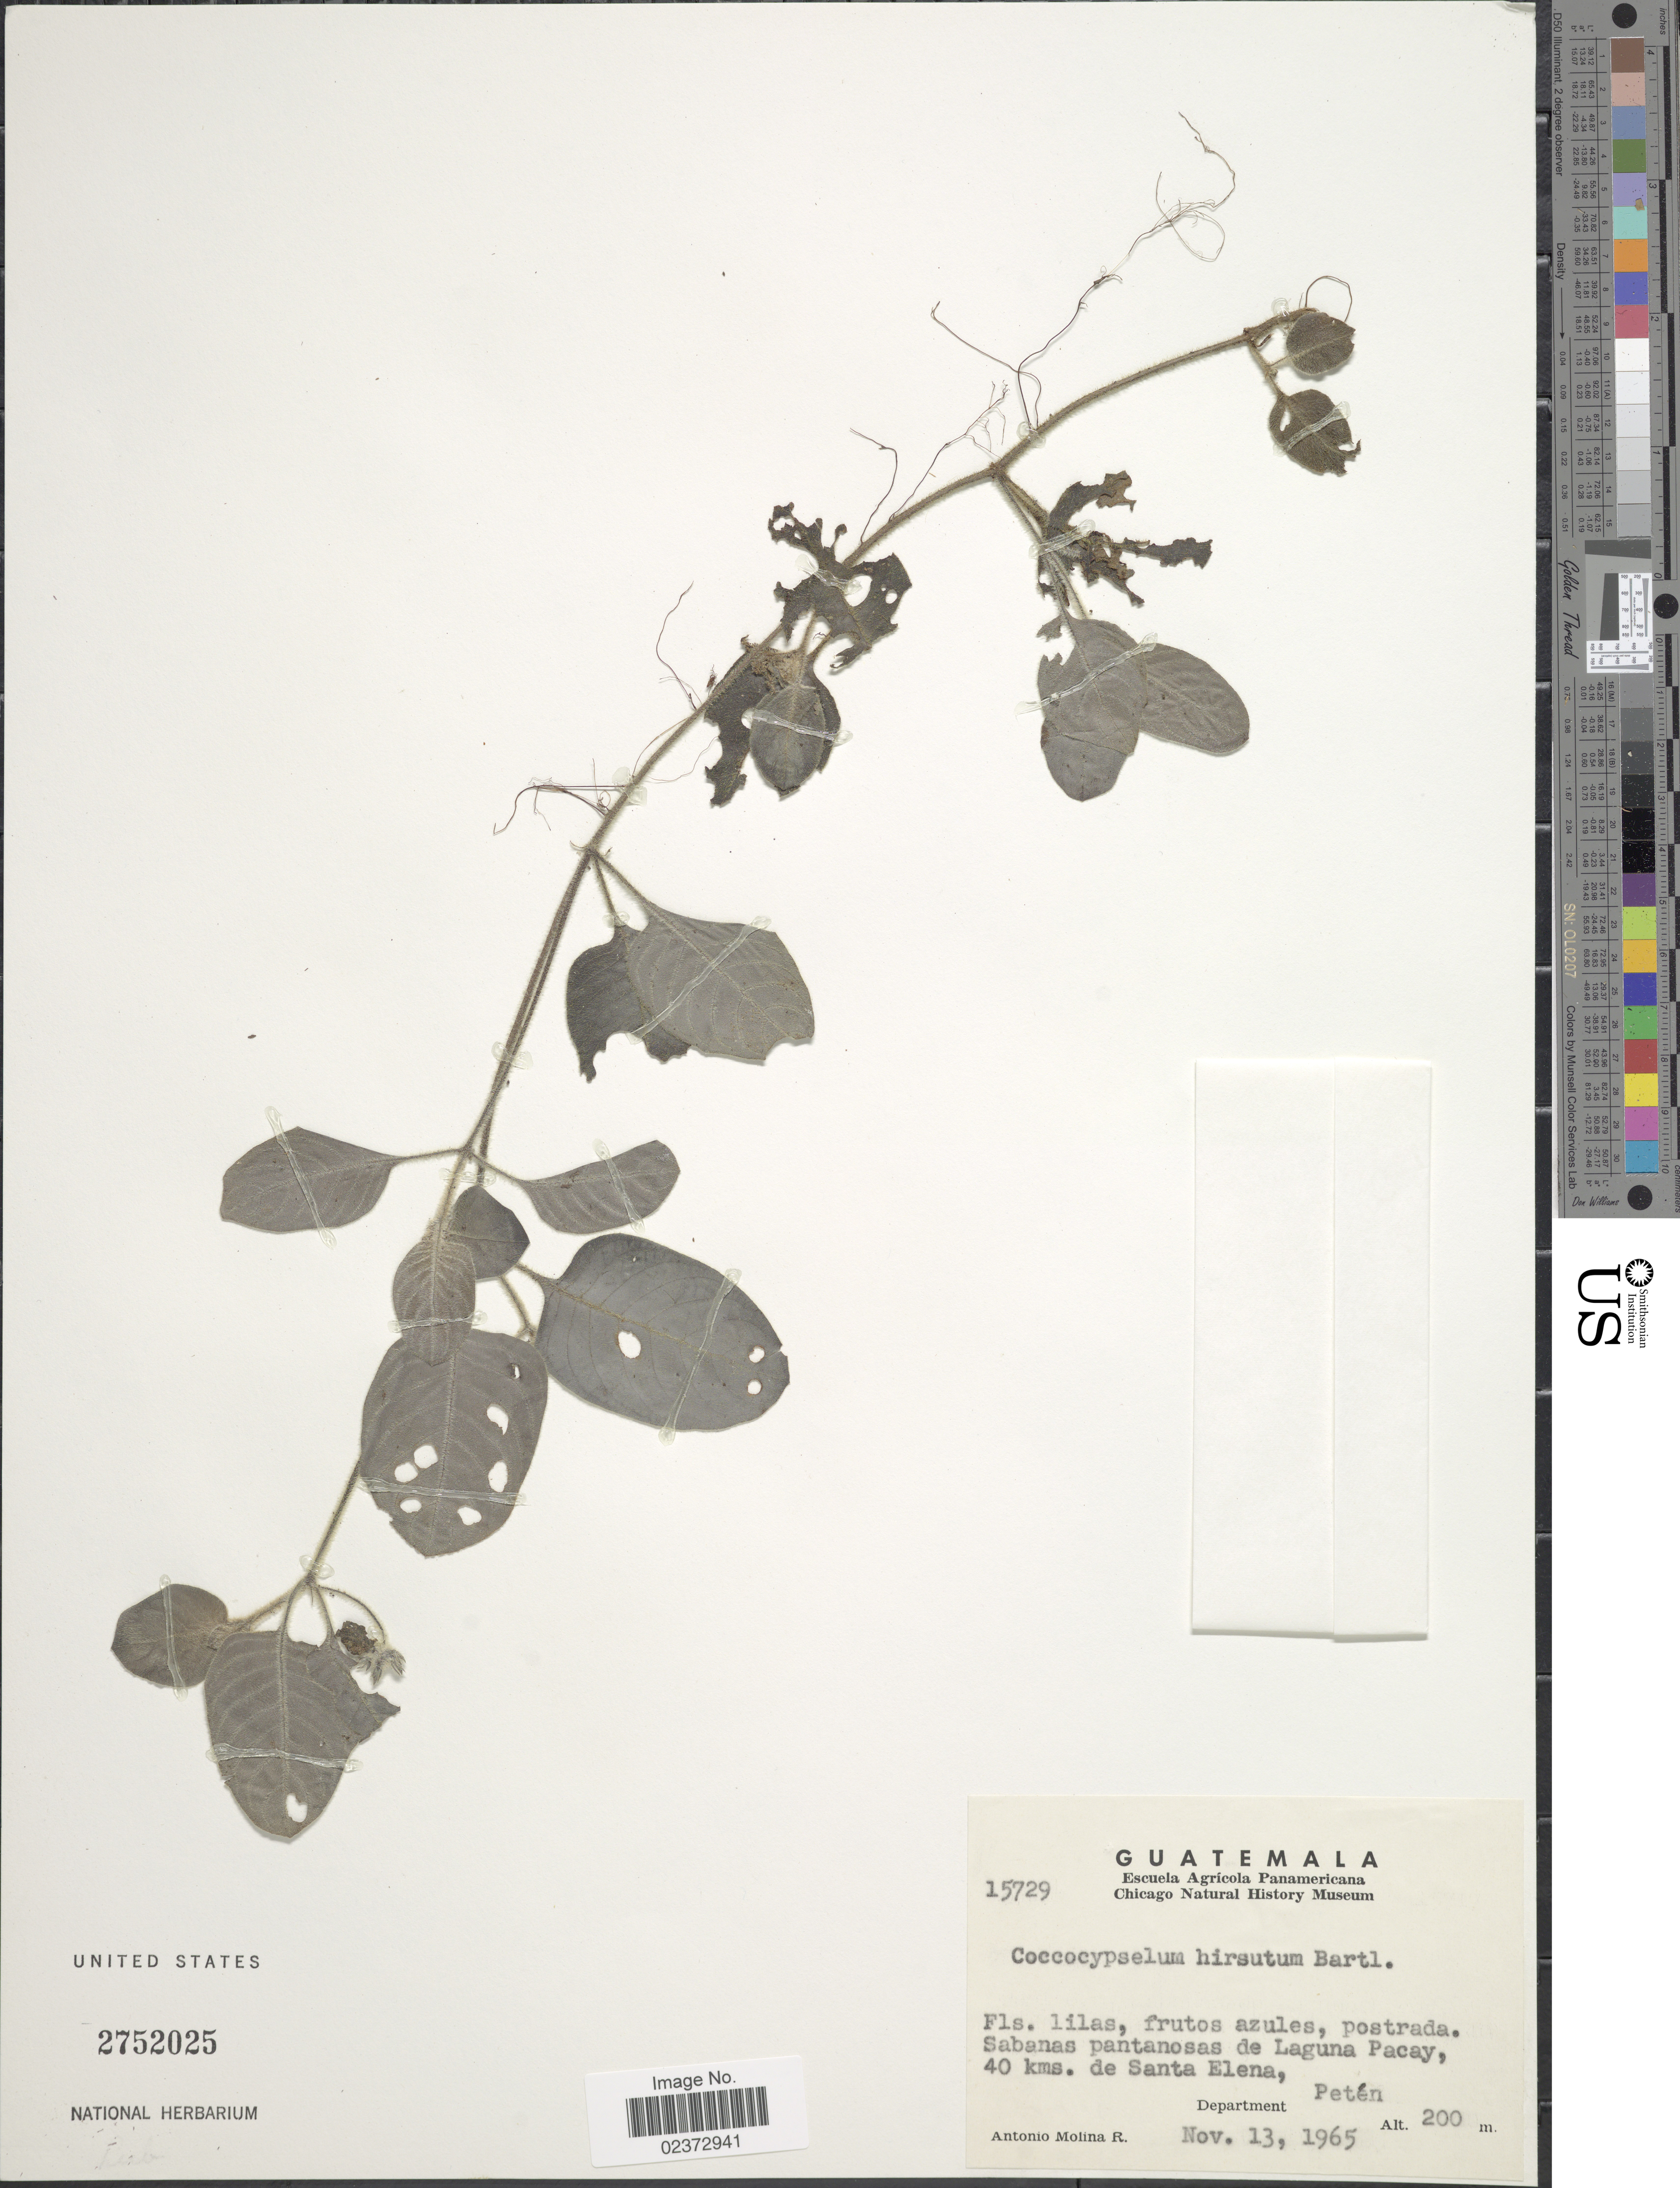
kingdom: Plantae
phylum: Tracheophyta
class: Magnoliopsida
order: Gentianales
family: Rubiaceae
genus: Coccocypselum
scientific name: Coccocypselum hispidulum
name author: (Standl.) Standl.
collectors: A. Molina R.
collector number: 15729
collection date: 1965-11-13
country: Guatemala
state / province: El Petén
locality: Sabanas pantanosas de Laguna Pacay, 40 kms de Santa Elena, Department Petén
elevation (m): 200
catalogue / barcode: US 2752025